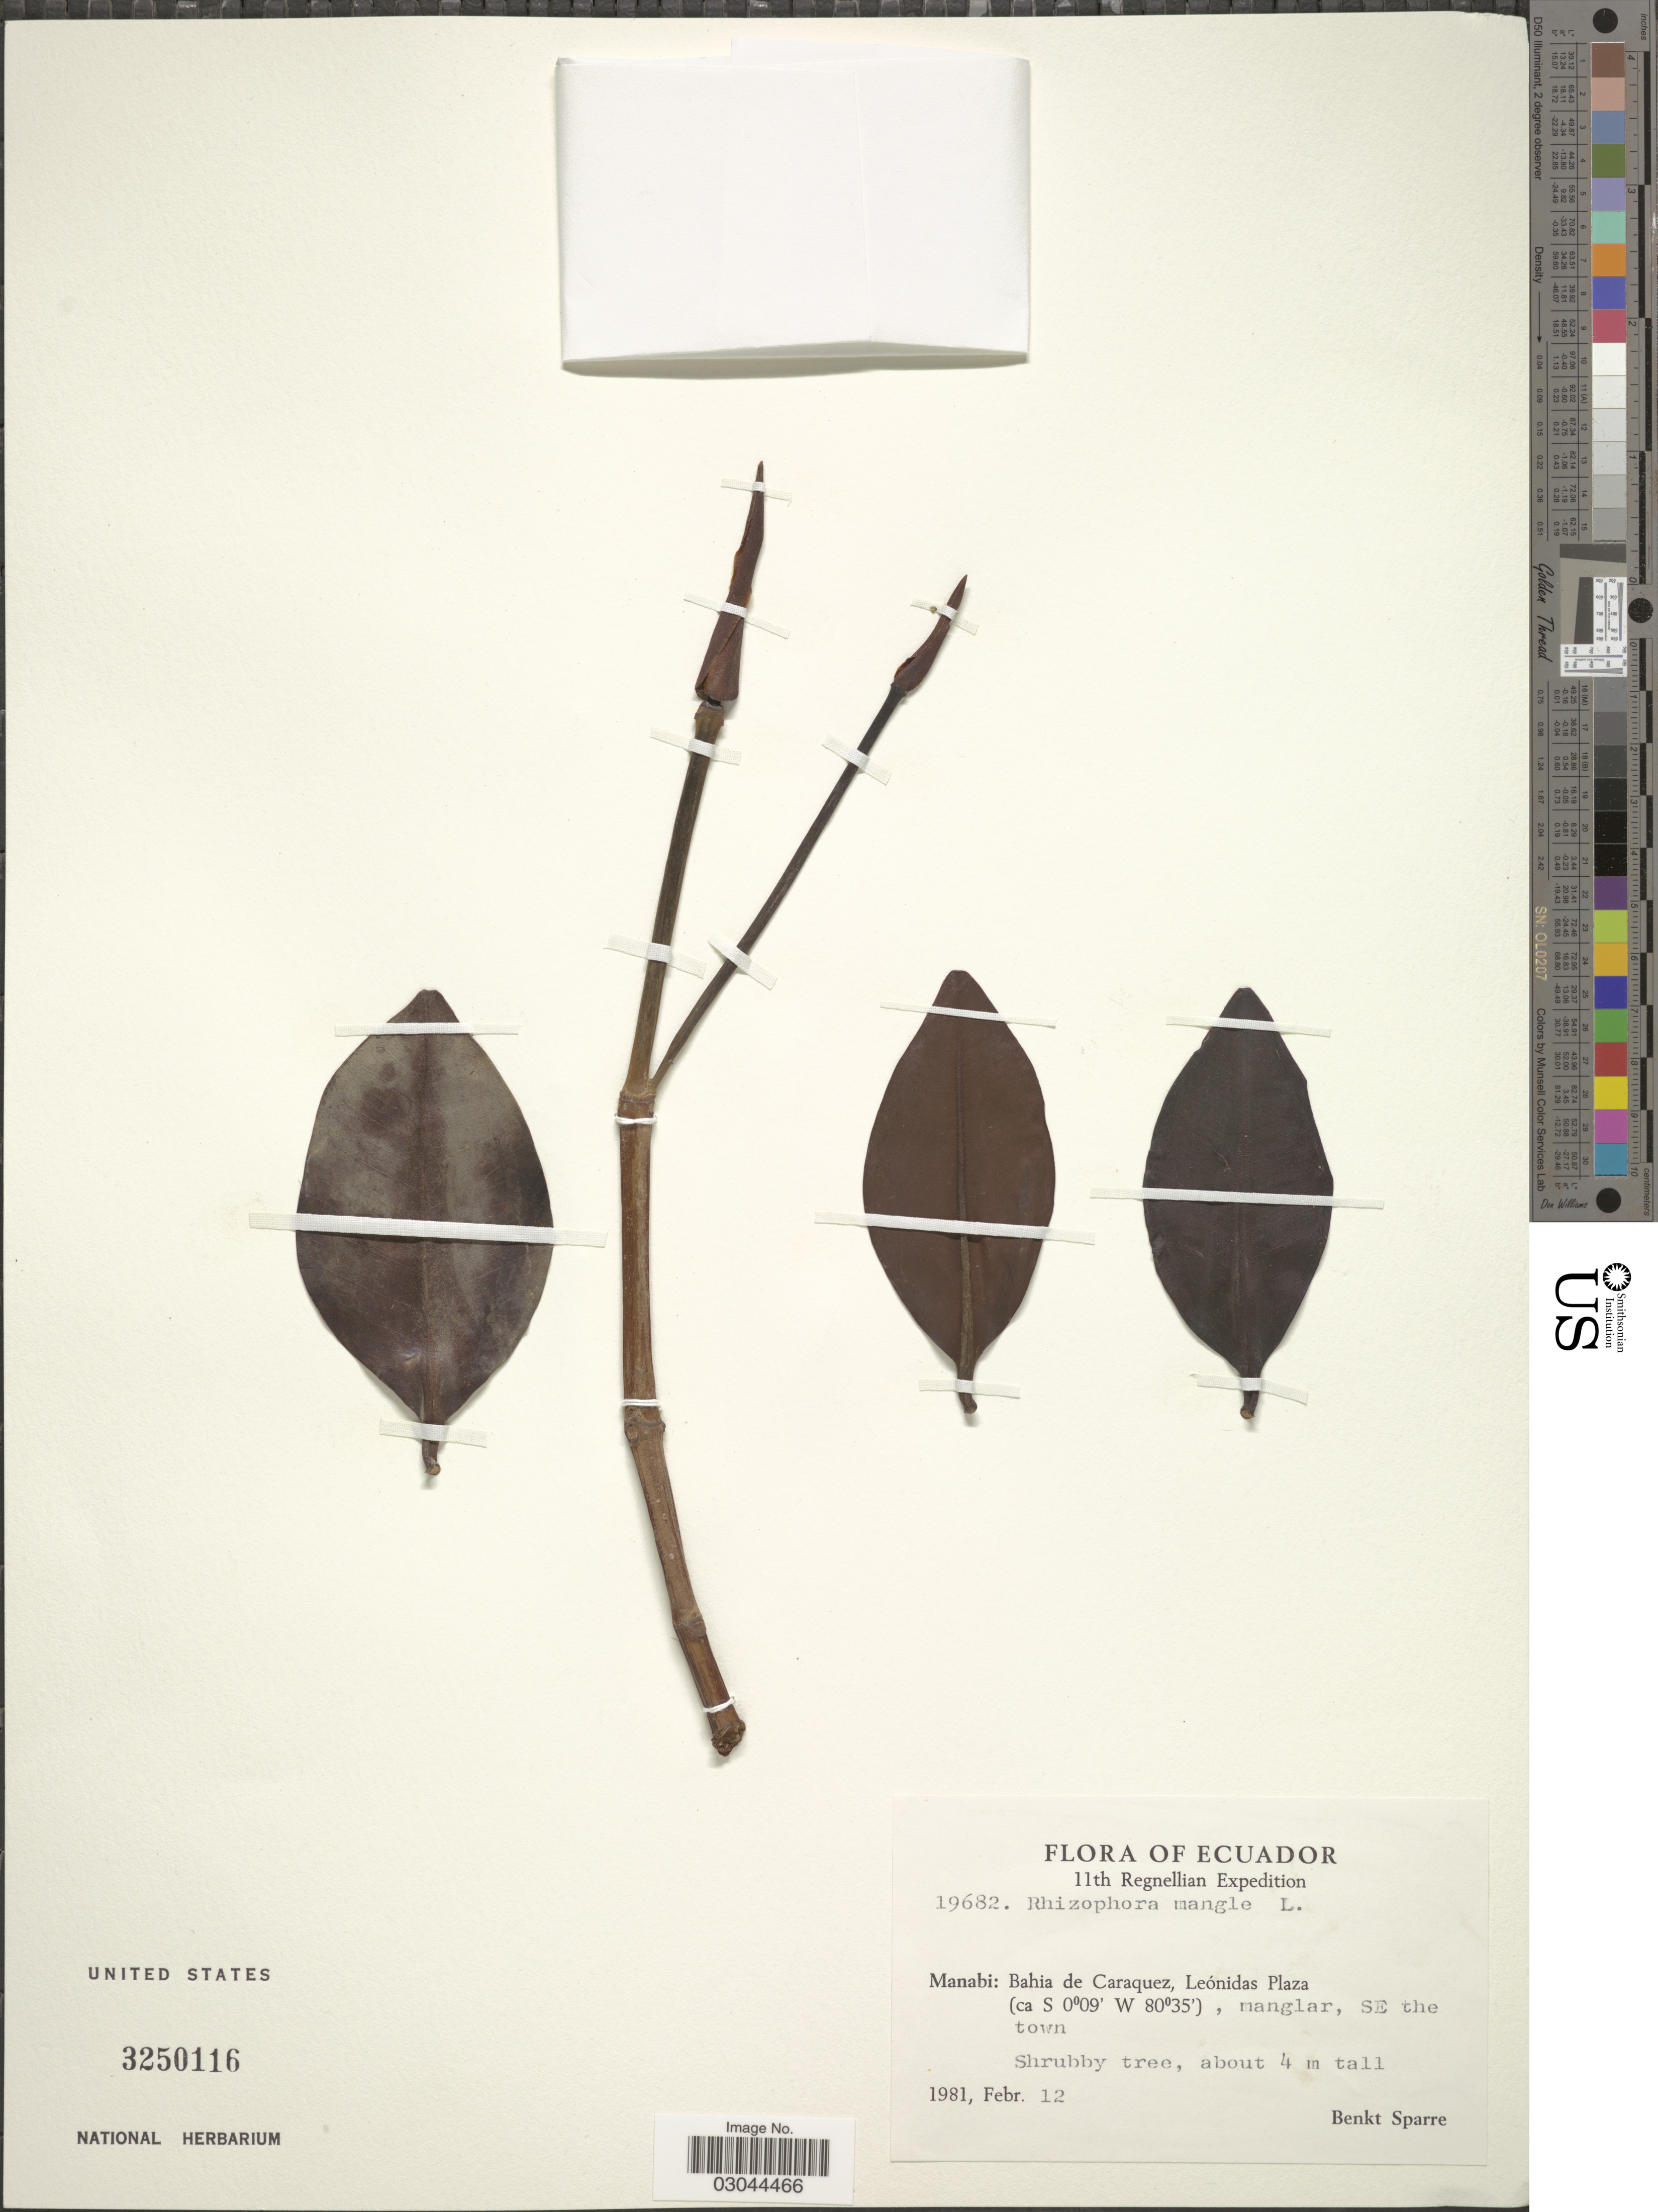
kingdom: Plantae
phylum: Tracheophyta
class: Magnoliopsida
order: Malpighiales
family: Rhizophoraceae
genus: Rhizophora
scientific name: Rhizophora mangle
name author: L.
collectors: B. Sparre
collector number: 19682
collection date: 1981-02-12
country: Ecuador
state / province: Manabí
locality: Manabi: Bahia de Caraquez, Leónidas Plaza, manglar, SE the town.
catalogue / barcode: US 3250116